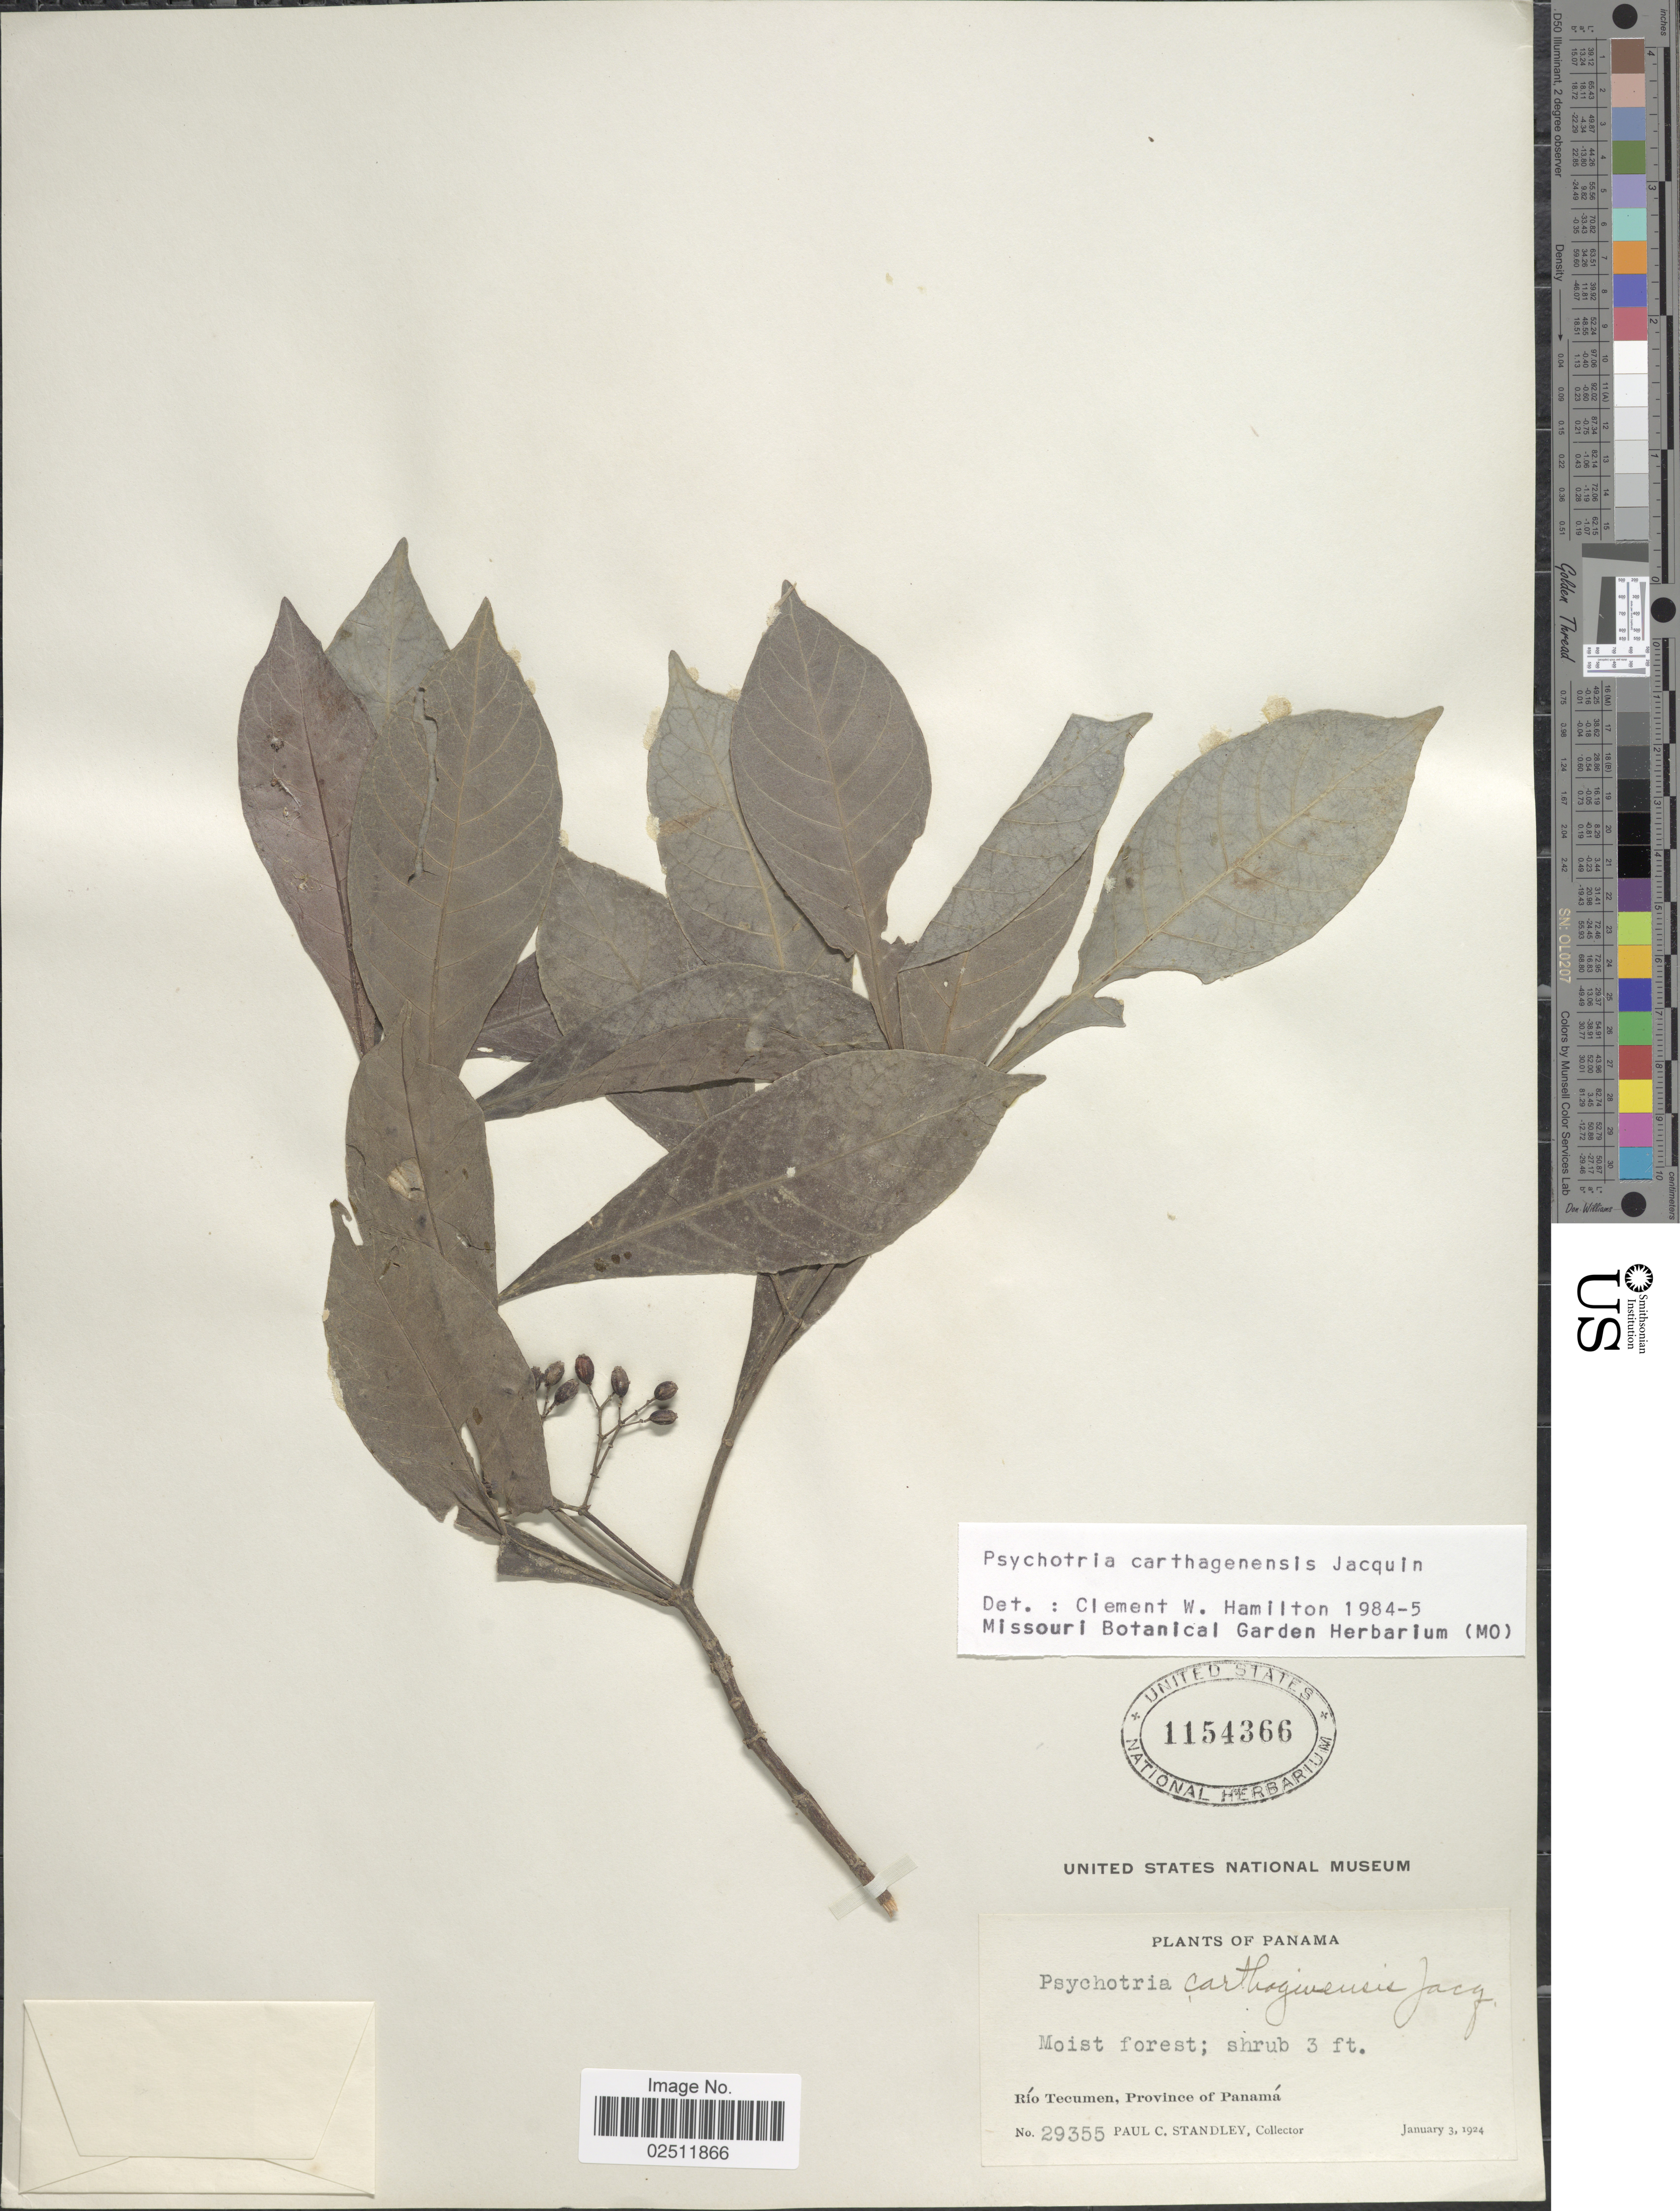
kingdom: Plantae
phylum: Tracheophyta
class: Magnoliopsida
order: Gentianales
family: Rubiaceae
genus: Psychotria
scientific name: Psychotria carthagenensis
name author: Jacq.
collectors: P. C. Standley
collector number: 29355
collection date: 1924-01-03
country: Panama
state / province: Panamá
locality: Río Tecumen.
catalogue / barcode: US 1154366